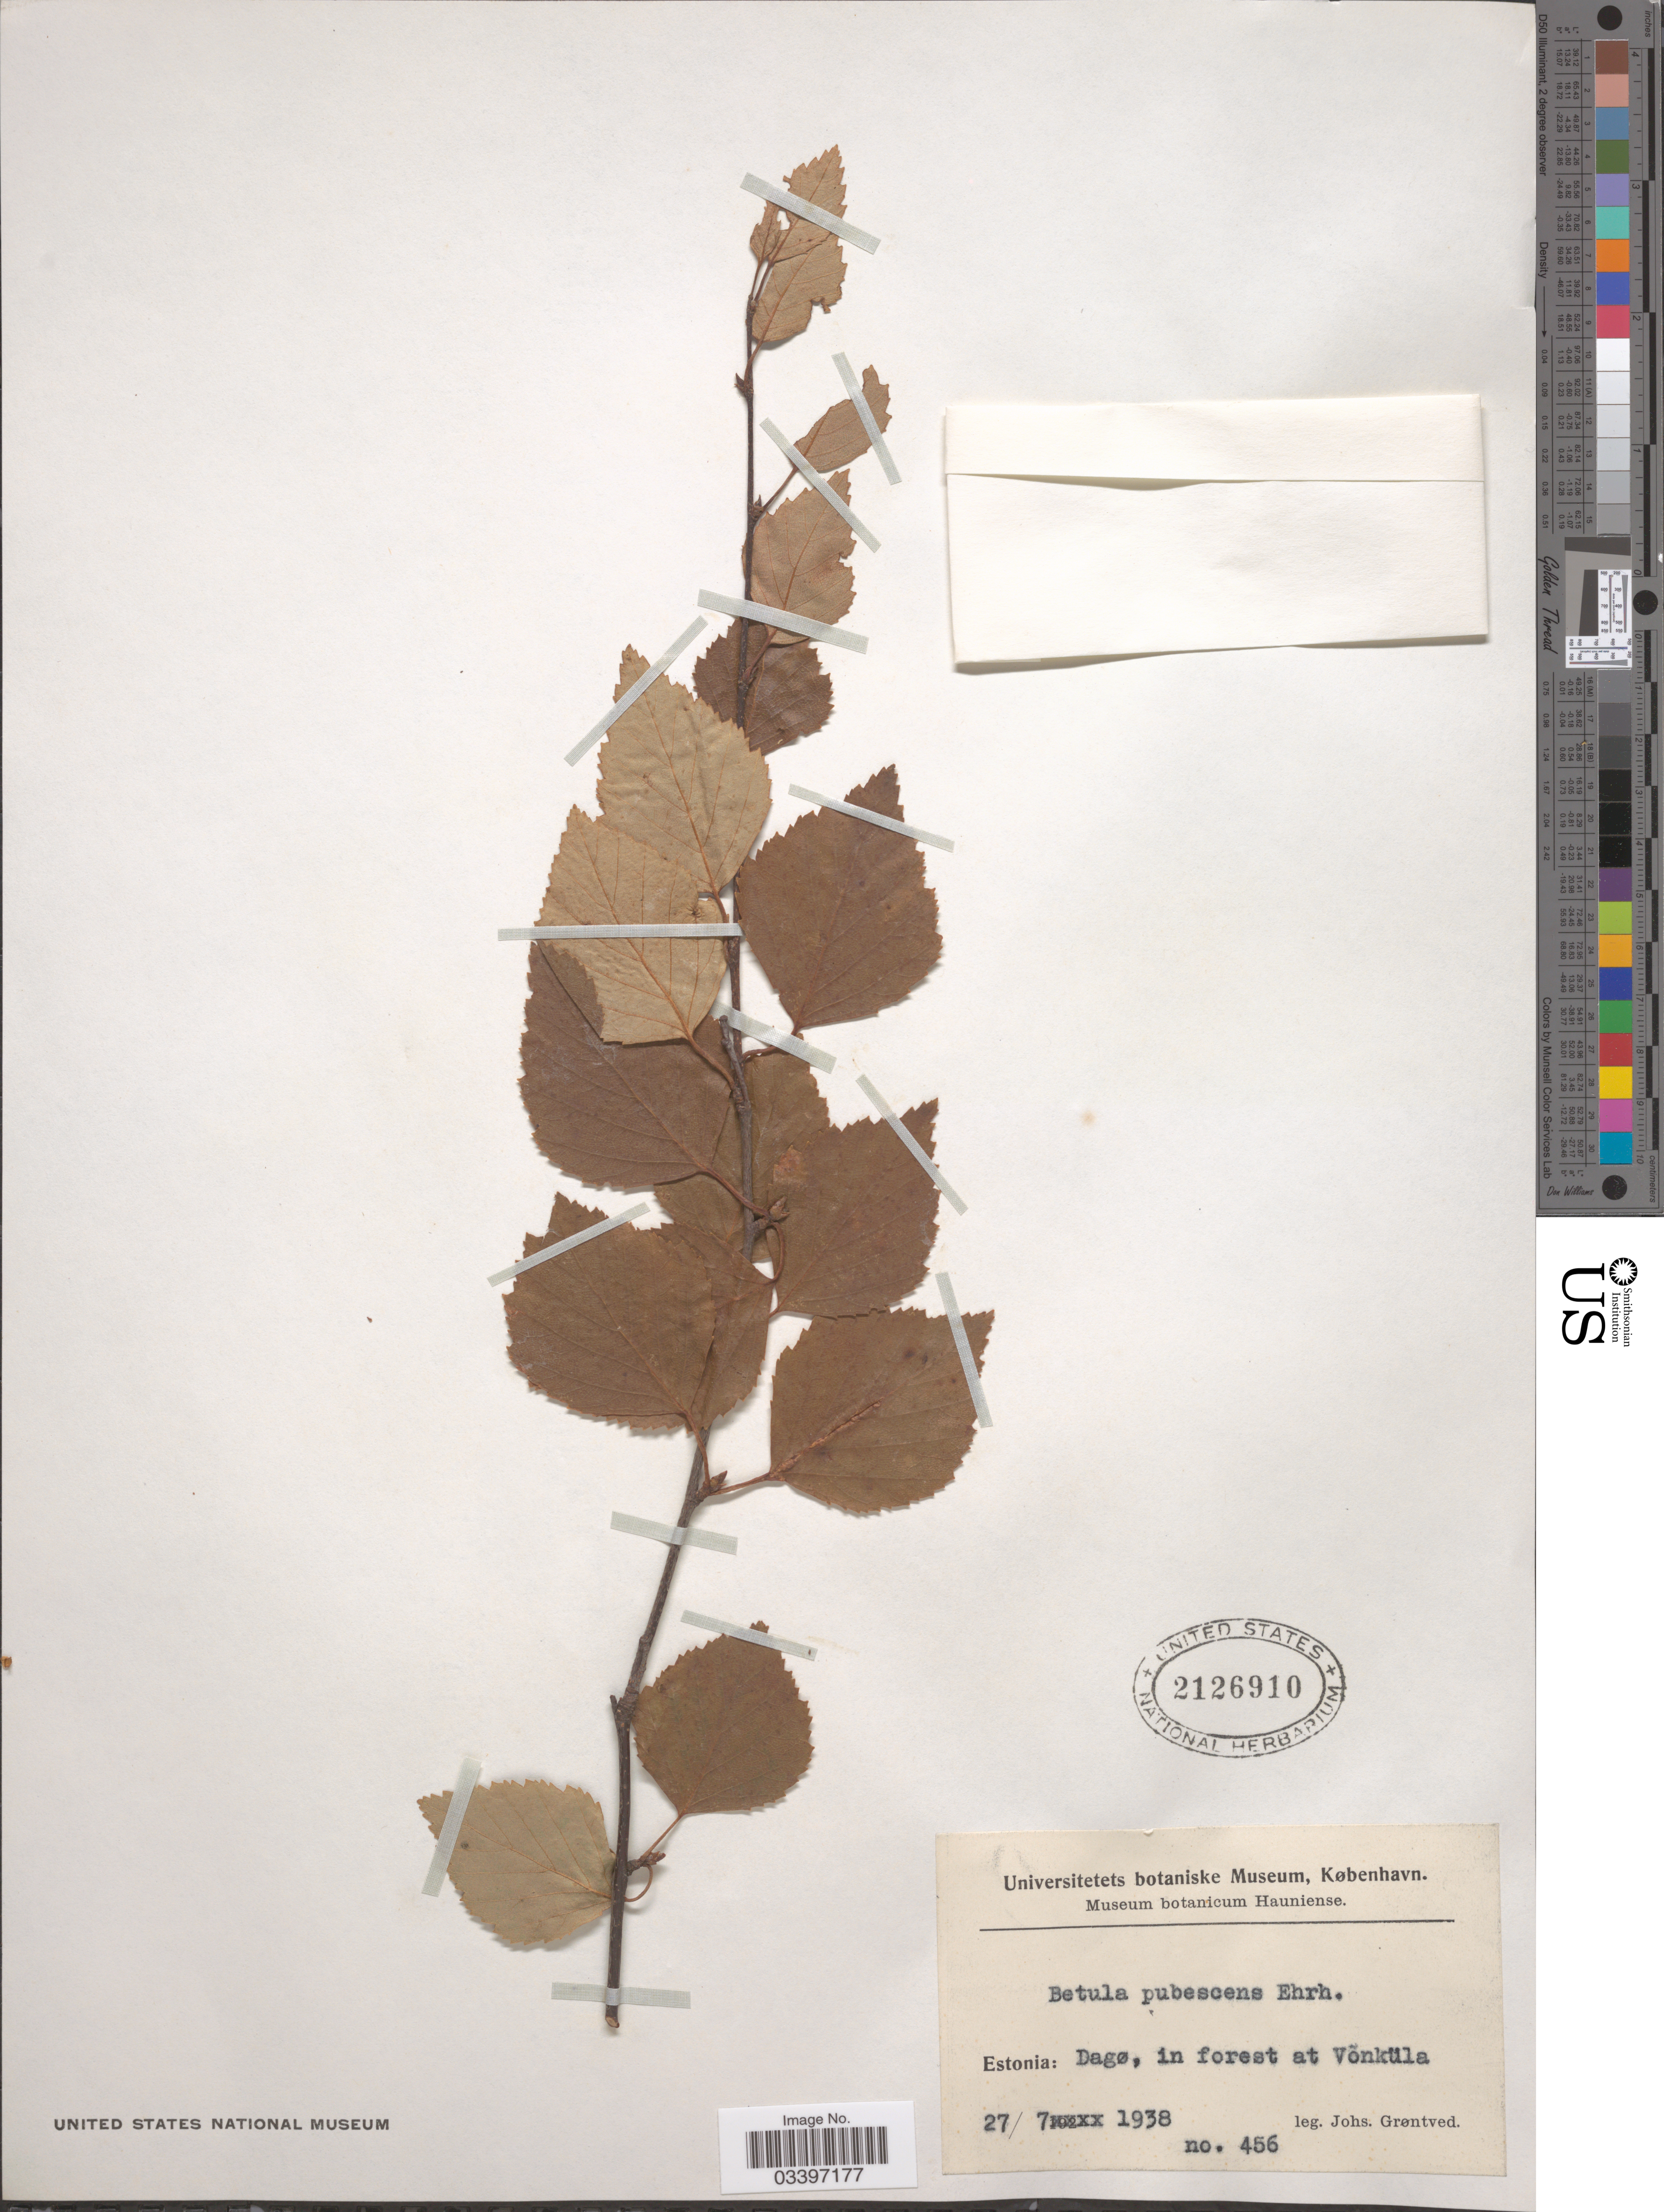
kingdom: Plantae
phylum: Tracheophyta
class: Magnoliopsida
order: Fagales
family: Betulaceae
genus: Betula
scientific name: Betula pubescens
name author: Ehrh.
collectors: J. Grøntved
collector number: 456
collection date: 1938-07-27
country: Estonia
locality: Dagø, in forest at Võnküla.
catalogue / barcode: US 2126910